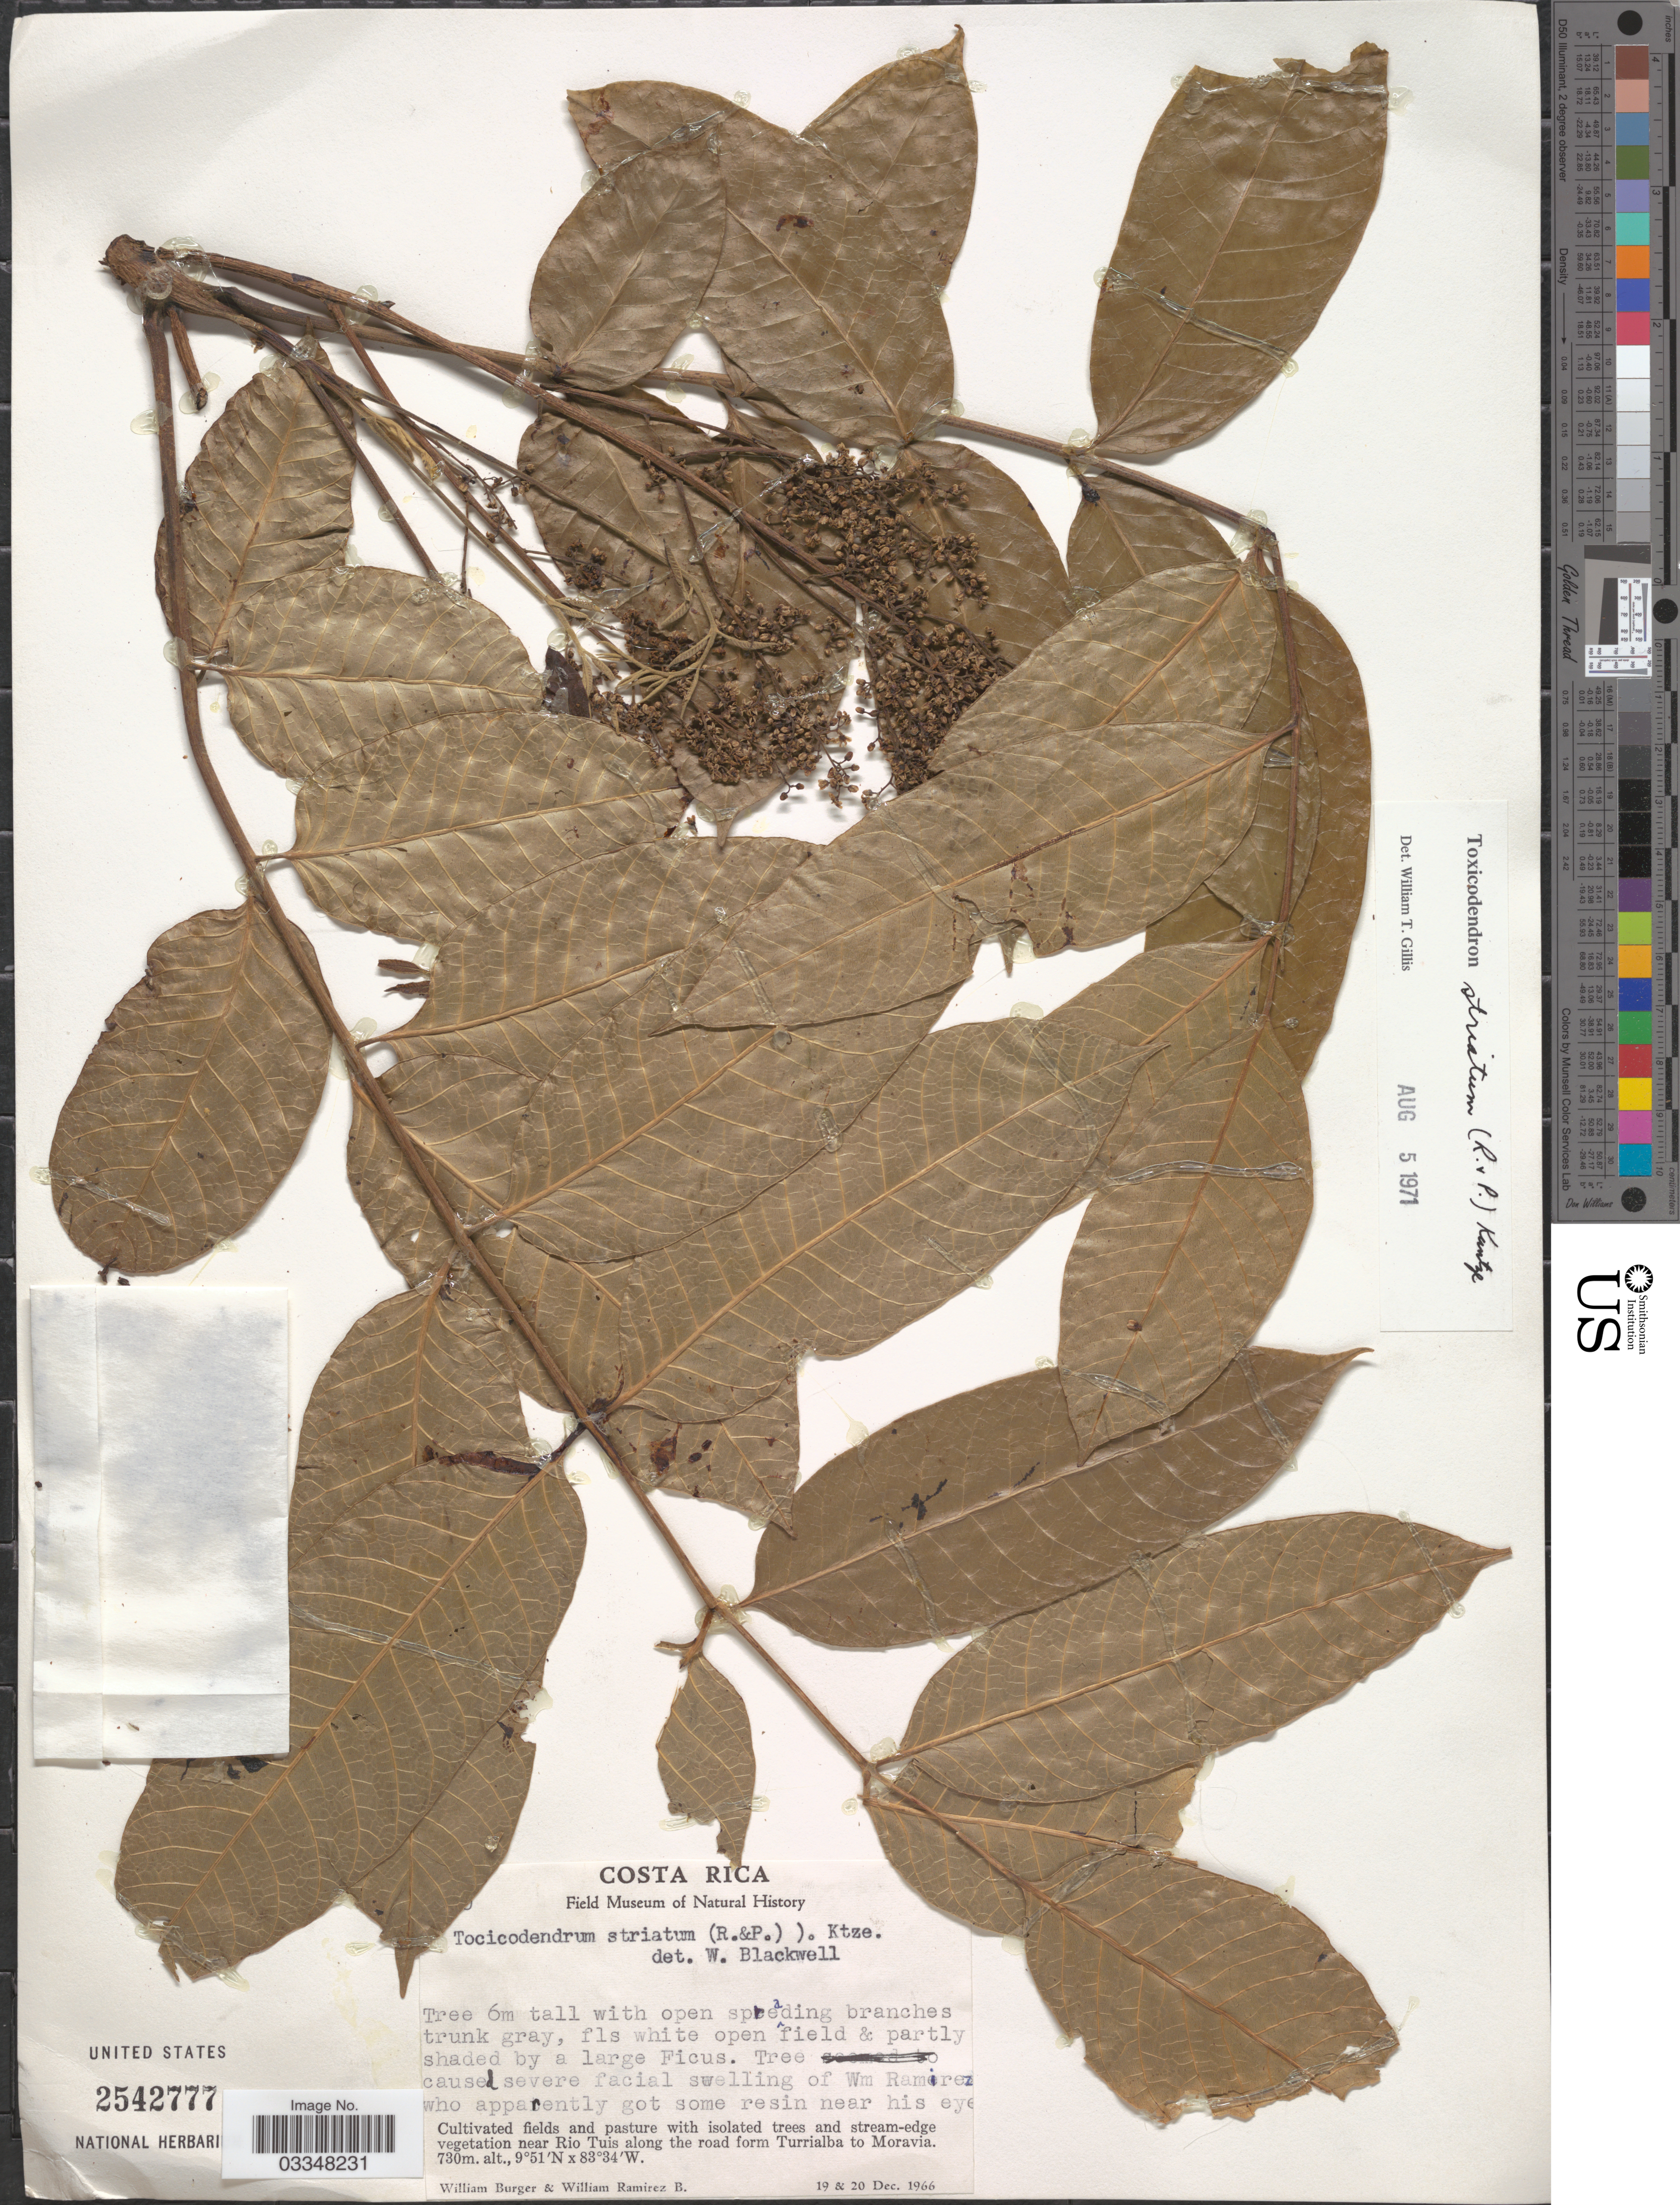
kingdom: Plantae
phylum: Tracheophyta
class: Magnoliopsida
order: Sapindales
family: Anacardiaceae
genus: Toxicodendron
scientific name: Toxicodendron striatum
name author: (Ruiz & Pav.) Kuntze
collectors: W. Burger & W. Ramirez B.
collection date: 1966-12-19/1966-12-20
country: Costa Rica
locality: Cultivated fields and pasture with isolated trees and stream-edge vegetation near Rio Tuis along the road from Turrialba to Moravia.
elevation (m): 730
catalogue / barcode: US 2542777